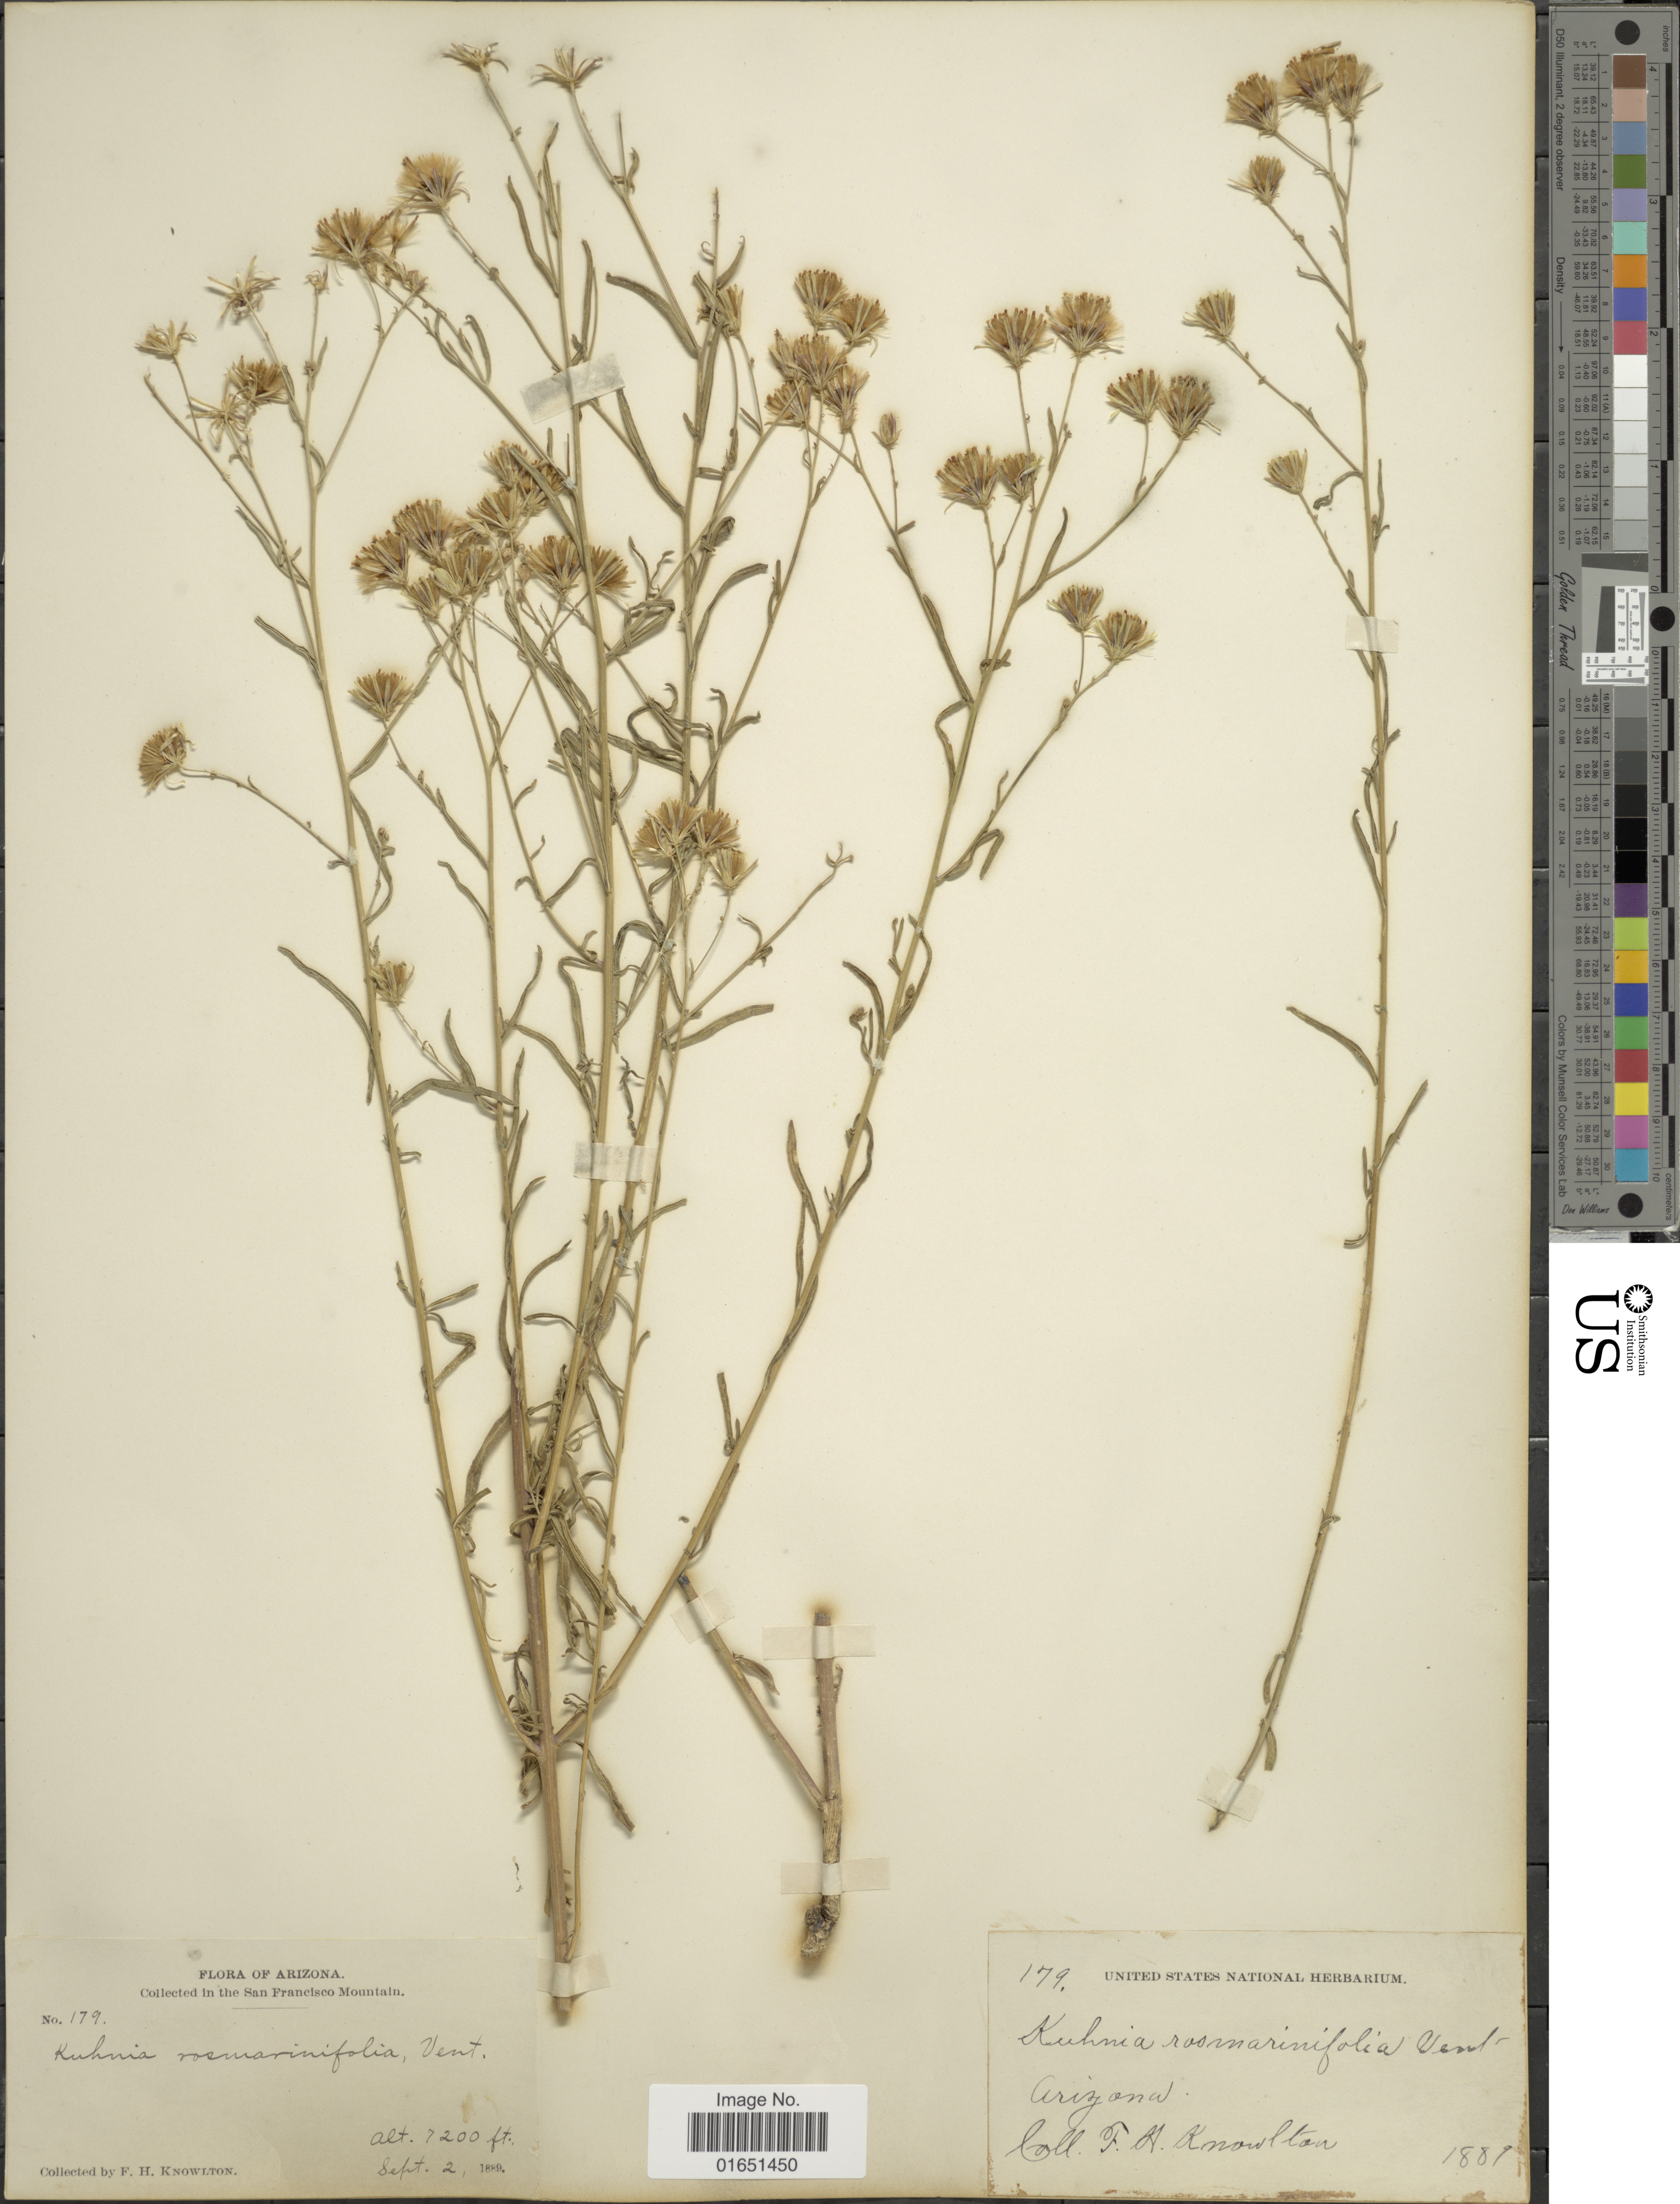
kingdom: Plantae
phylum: Tracheophyta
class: Magnoliopsida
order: Asterales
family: Asteraceae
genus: Brickellia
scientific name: Brickellia rosmarinifolia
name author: (Vent.) W.A. Weber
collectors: F. H. Knowlton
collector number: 179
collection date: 1889-09-02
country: United States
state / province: Arizona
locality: In the San Francisco Moountain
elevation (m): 2195